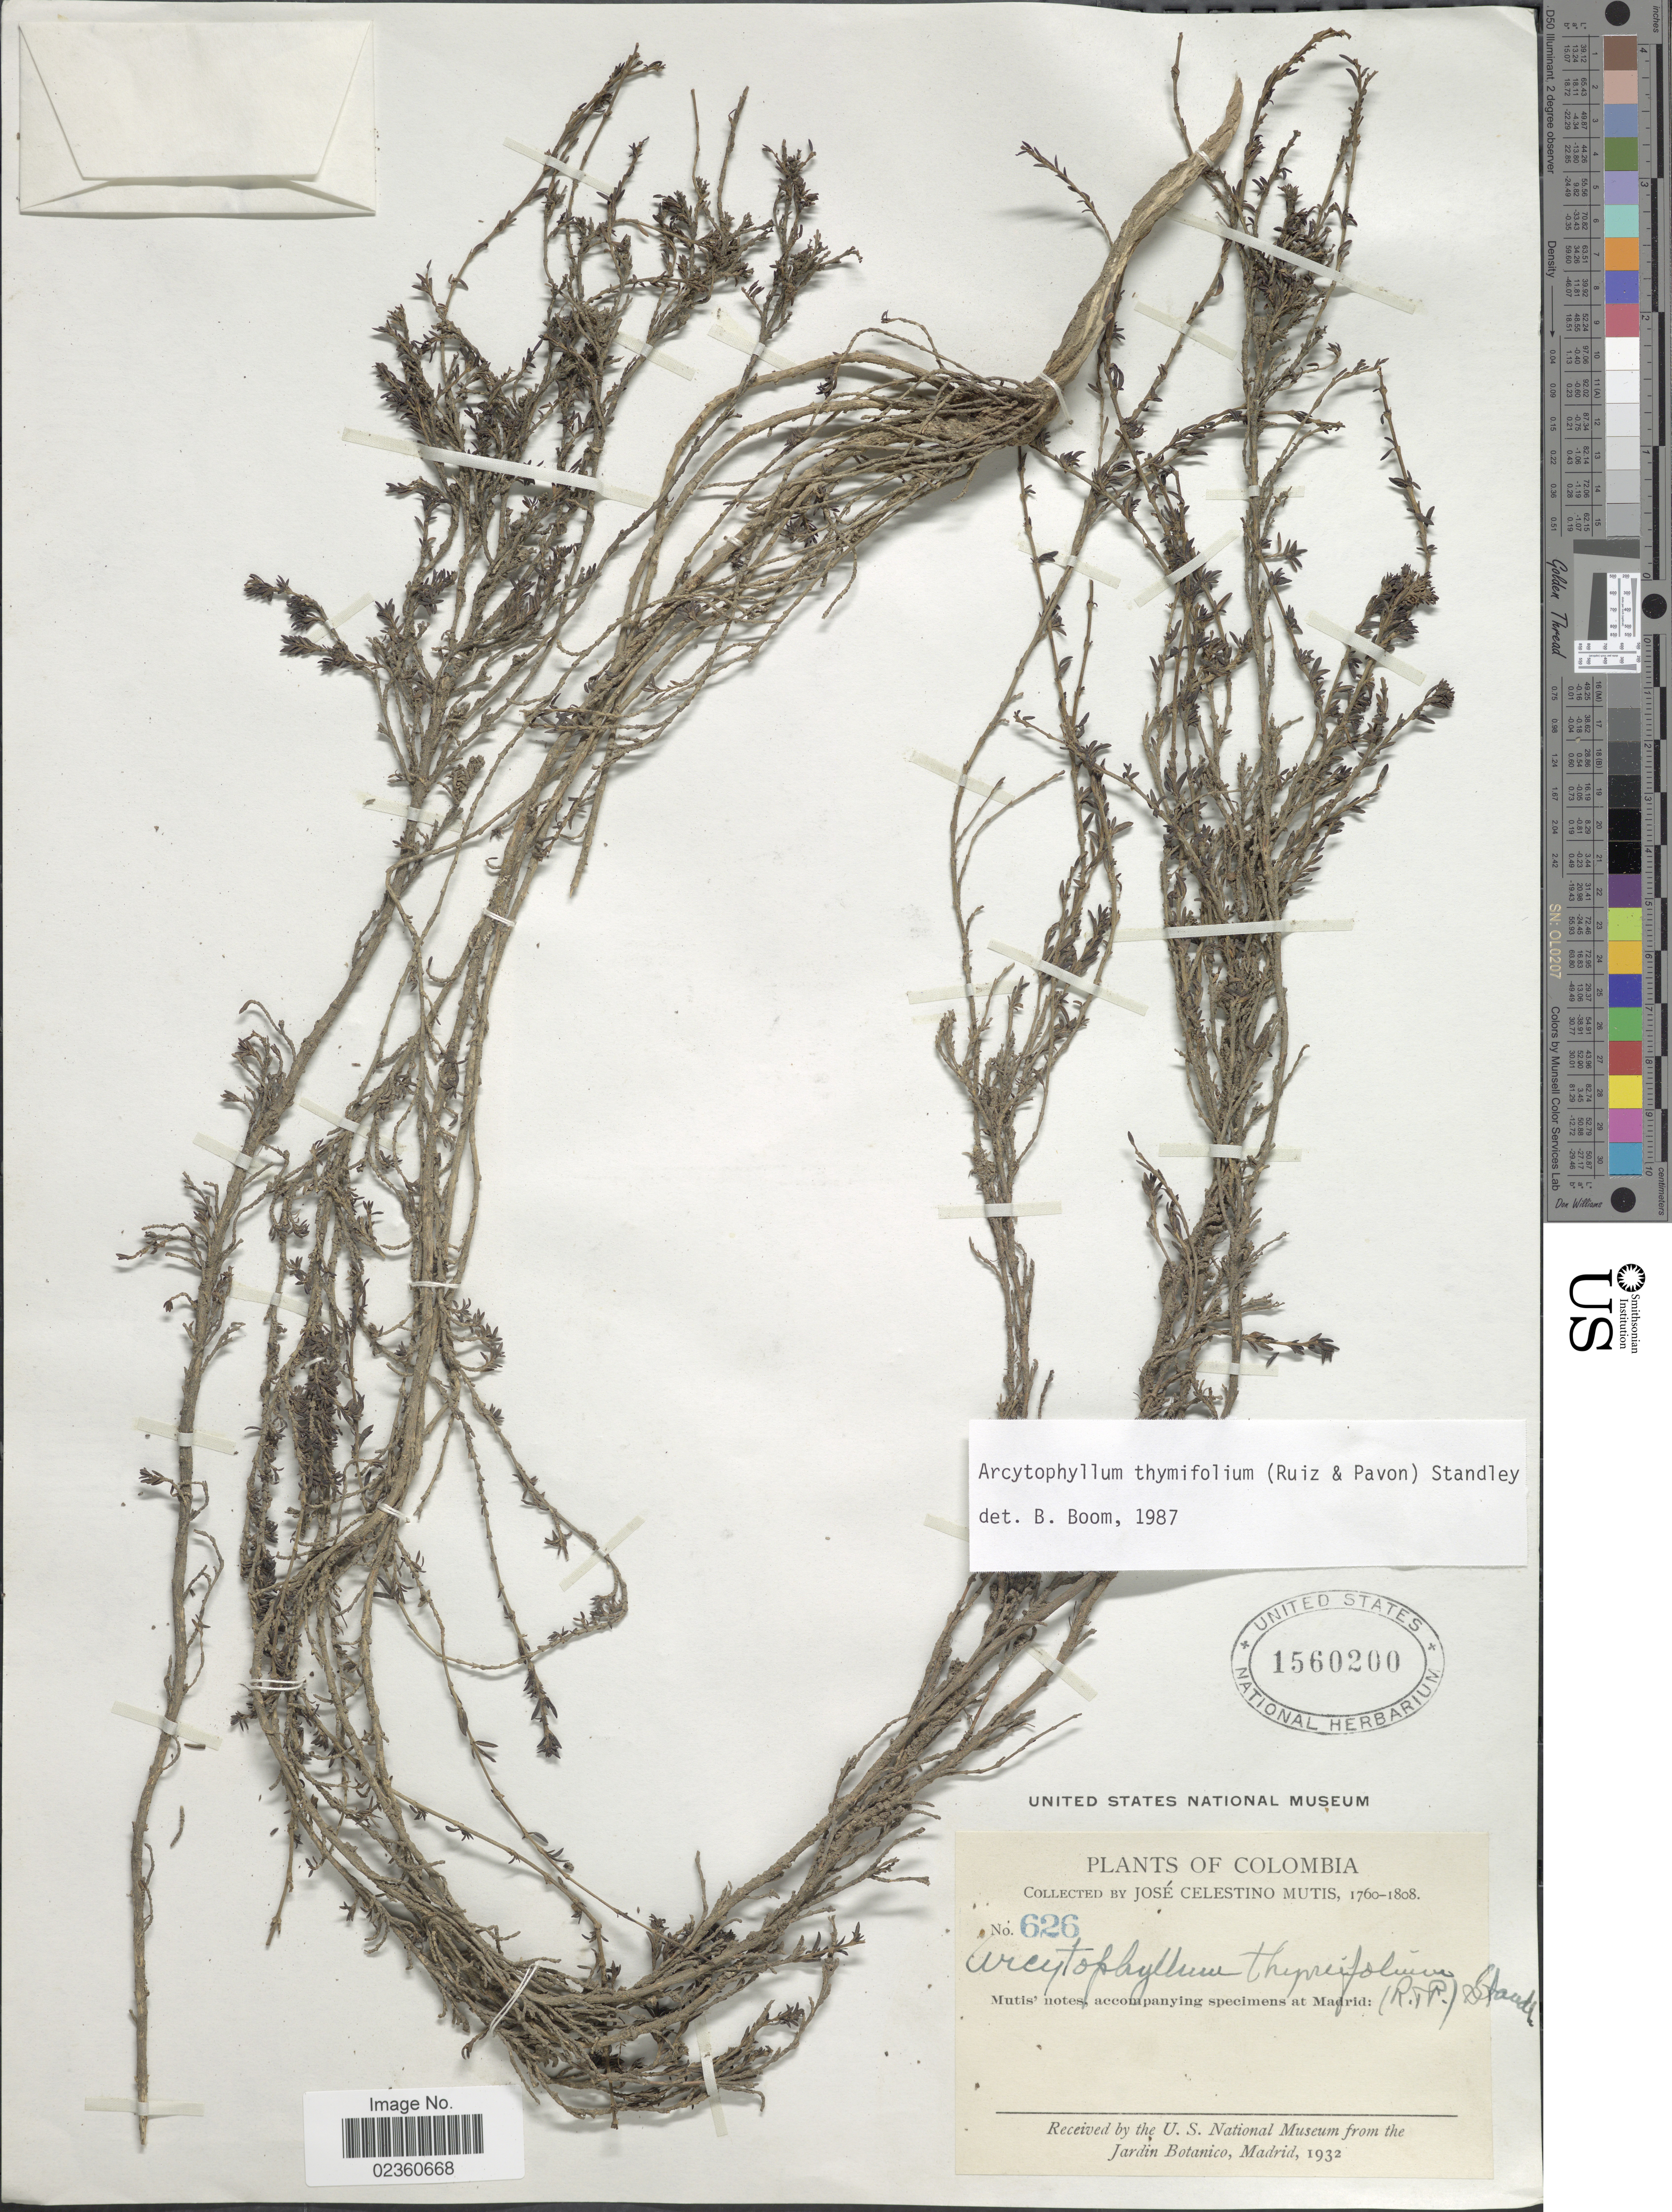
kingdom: Plantae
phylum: Tracheophyta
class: Magnoliopsida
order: Gentianales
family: Rubiaceae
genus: Arcytophyllum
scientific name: Arcytophyllum thymifolium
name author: (Ruiz & Pav.) Standl.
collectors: J. C. B. Mutis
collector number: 626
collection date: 1760/1808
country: Colombia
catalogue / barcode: US 1560200